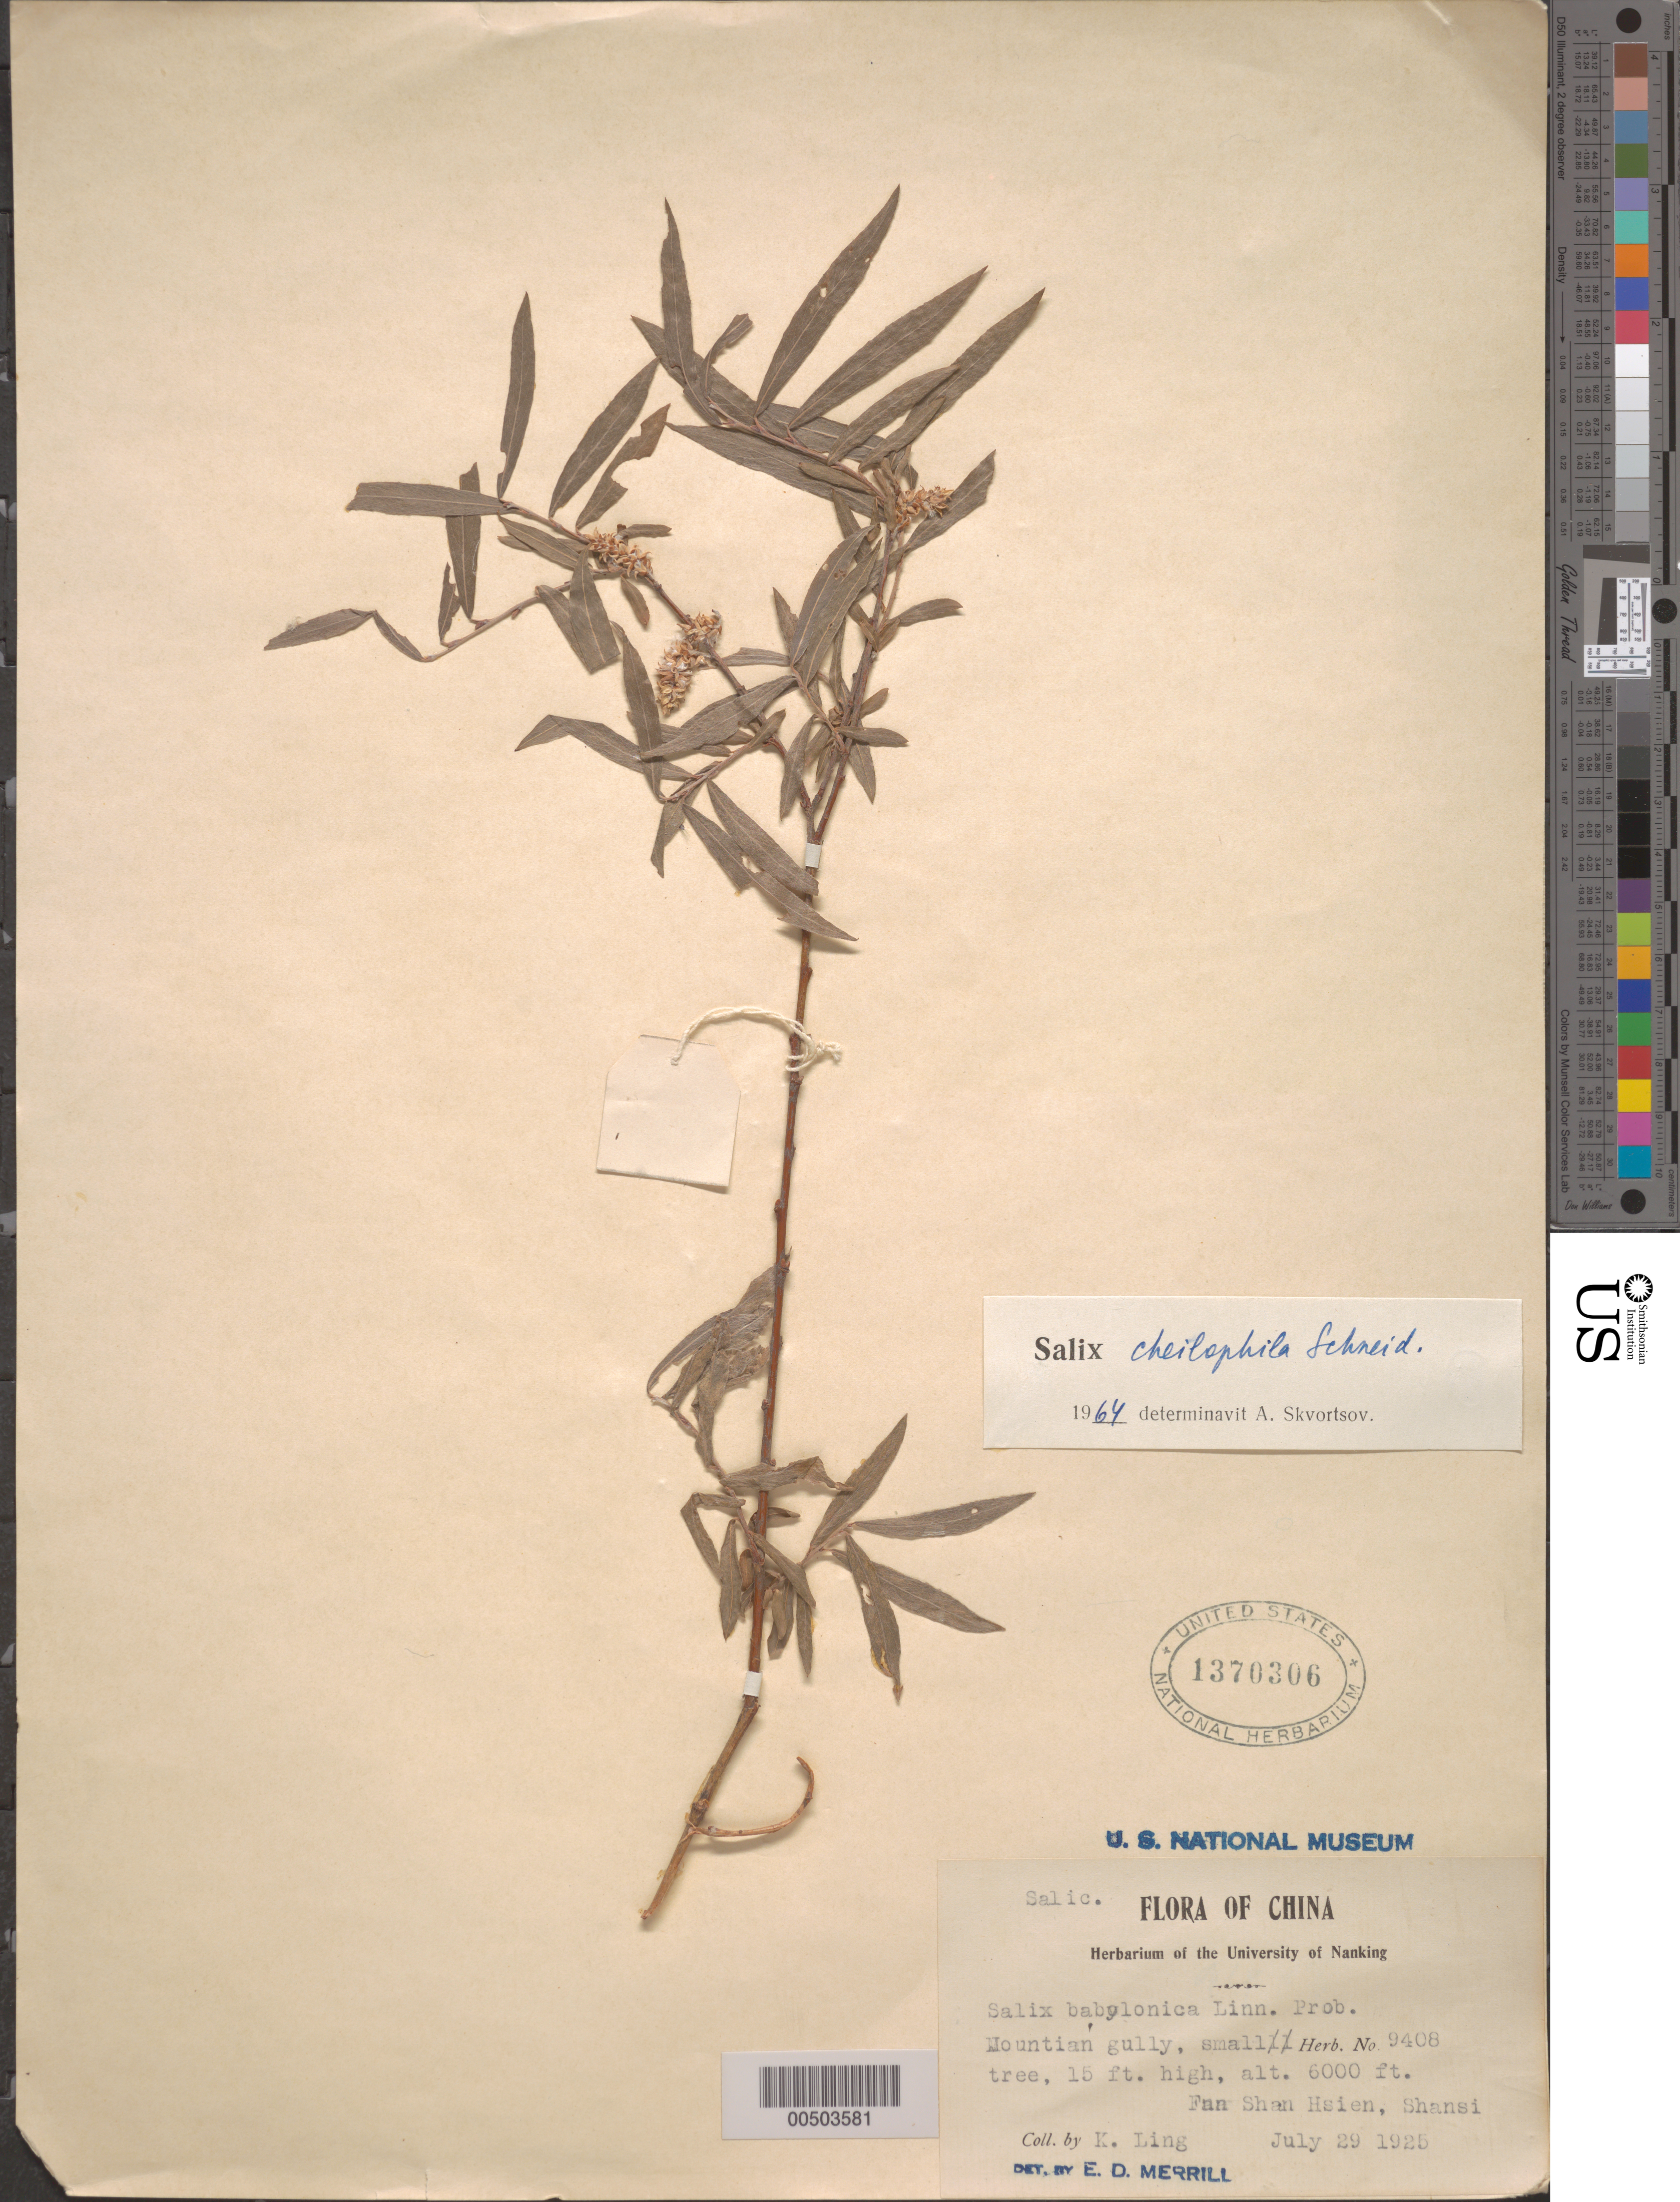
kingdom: Plantae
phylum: Tracheophyta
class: Magnoliopsida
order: Malpighiales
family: Salicaceae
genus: Salix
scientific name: Salix cheilophila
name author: C.K. Schneid. in Sarg.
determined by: Skvortsov, A. K.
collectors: K. Ling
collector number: herb. no. 9408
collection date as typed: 29 Jul 1925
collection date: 1925-07-29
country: China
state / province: Shanxi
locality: Fan Shan District (Fang-shan Hsien or Fangshan Xian?)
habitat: Mountain ully, small tree, 15 ft. high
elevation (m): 1829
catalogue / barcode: US 1370306